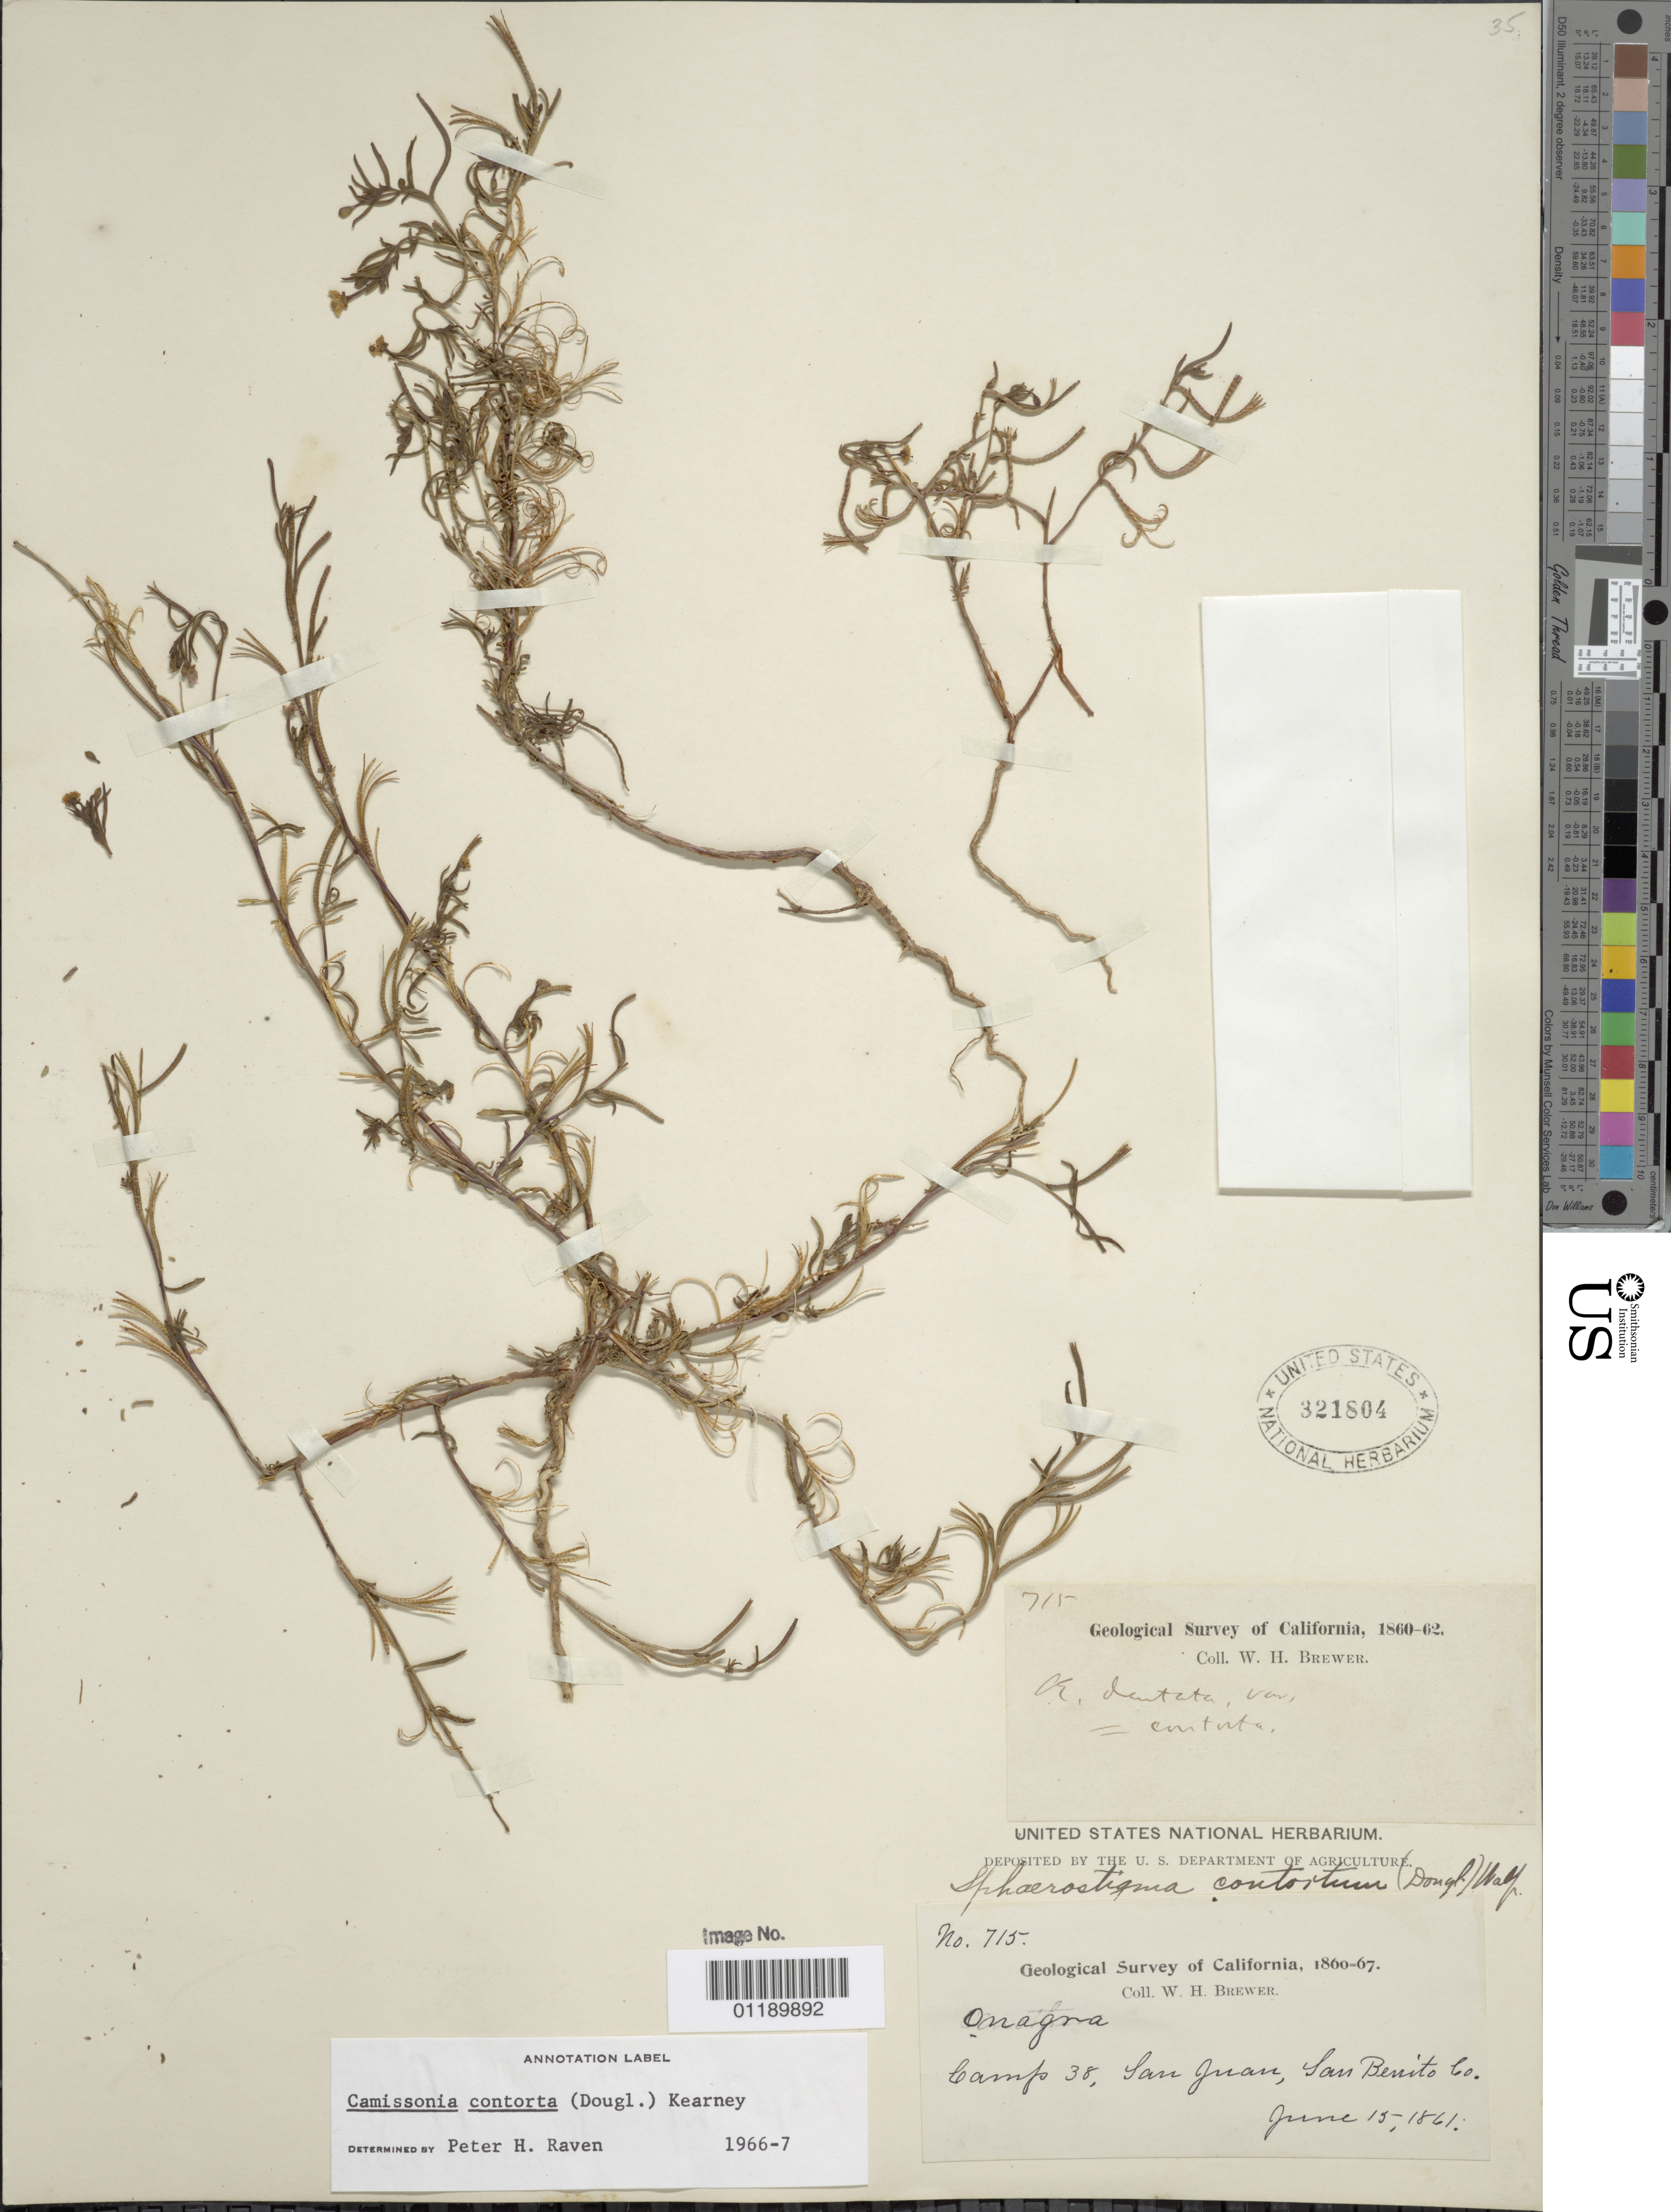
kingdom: Plantae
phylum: Tracheophyta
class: Magnoliopsida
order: Myrtales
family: Onagraceae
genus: Camissonia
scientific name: Camissonia contorta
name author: (Douglas) Kearney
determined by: Raven, P. H.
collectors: W. H. Brewer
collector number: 715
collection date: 1861-06-15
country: United States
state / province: California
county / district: San Benito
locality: Camp 38, San Juan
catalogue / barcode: US 321804